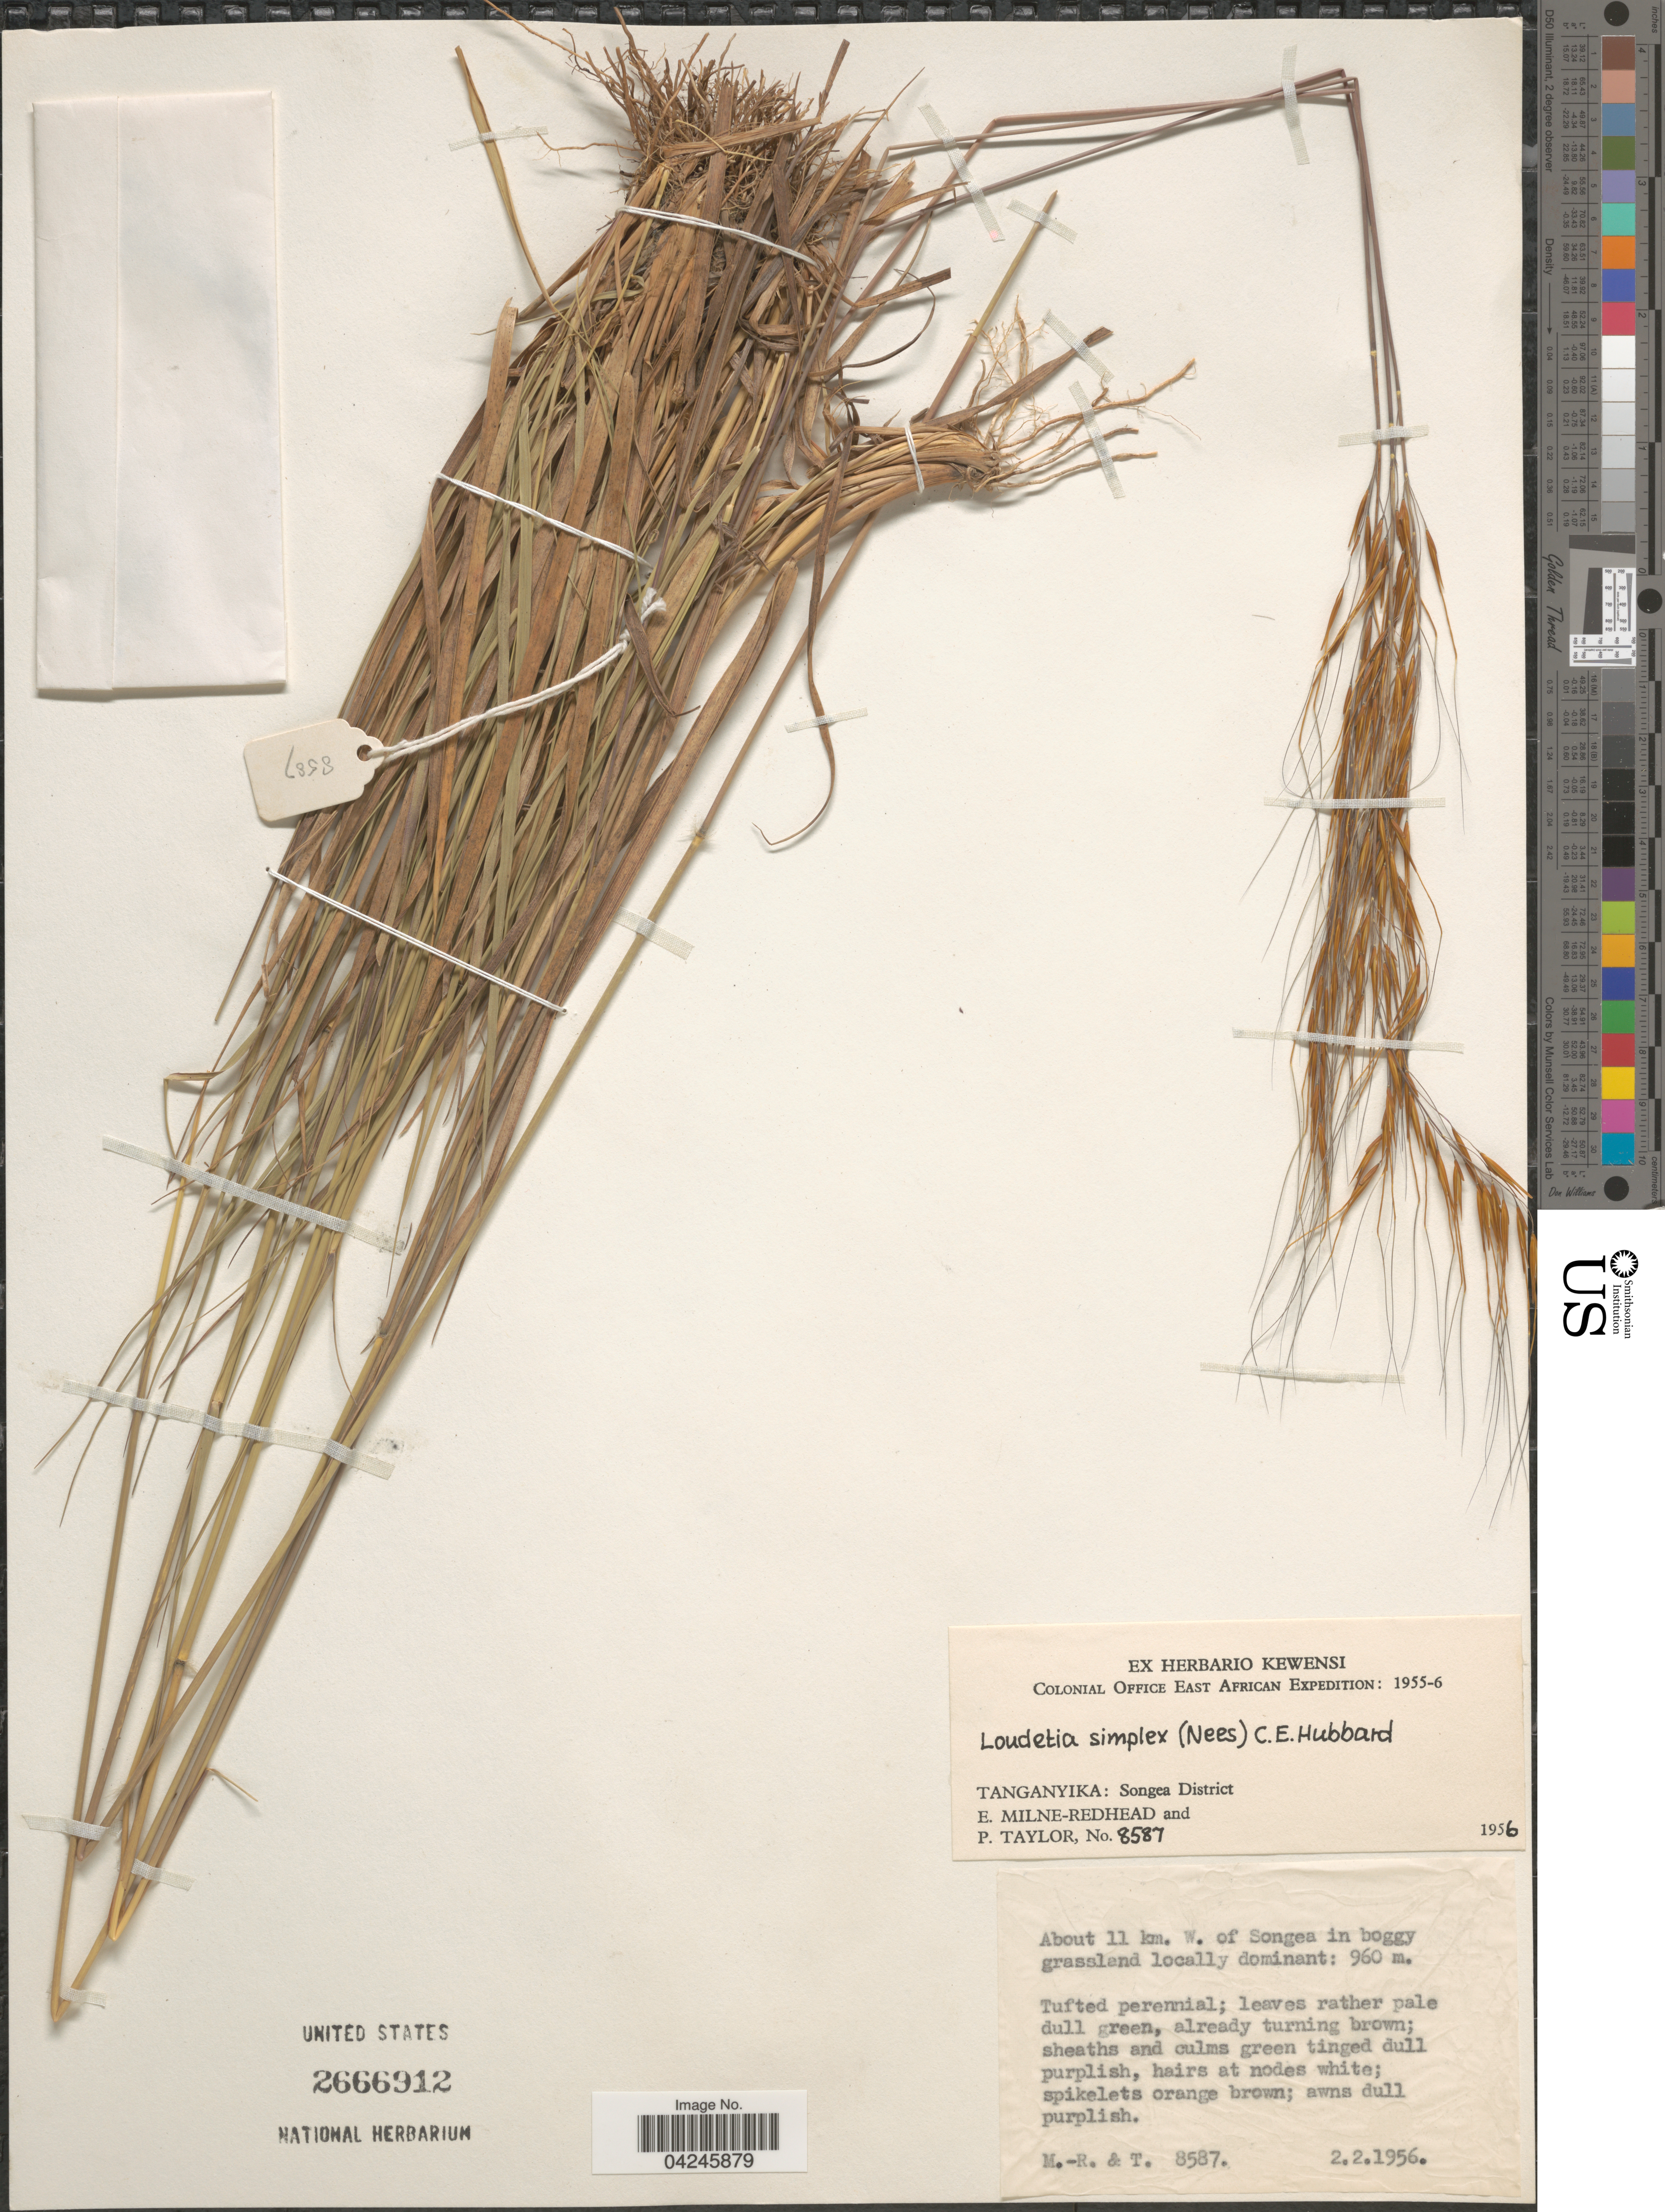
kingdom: Plantae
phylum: Tracheophyta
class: Liliopsida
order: Poales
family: Poaceae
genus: Loudetia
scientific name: Loudetia simplex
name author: (Nees) C.E. Hubb.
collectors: E. W. Milne-Redhead & P. Tayor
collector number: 8587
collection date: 1956-02-02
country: Tanzania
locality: Colonial Office East African Expedition: 1955-6. Tanganyika: Songea District. About 11 km. W. of Songea in boggy grassland locally dominant.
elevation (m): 960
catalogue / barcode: US 2666912